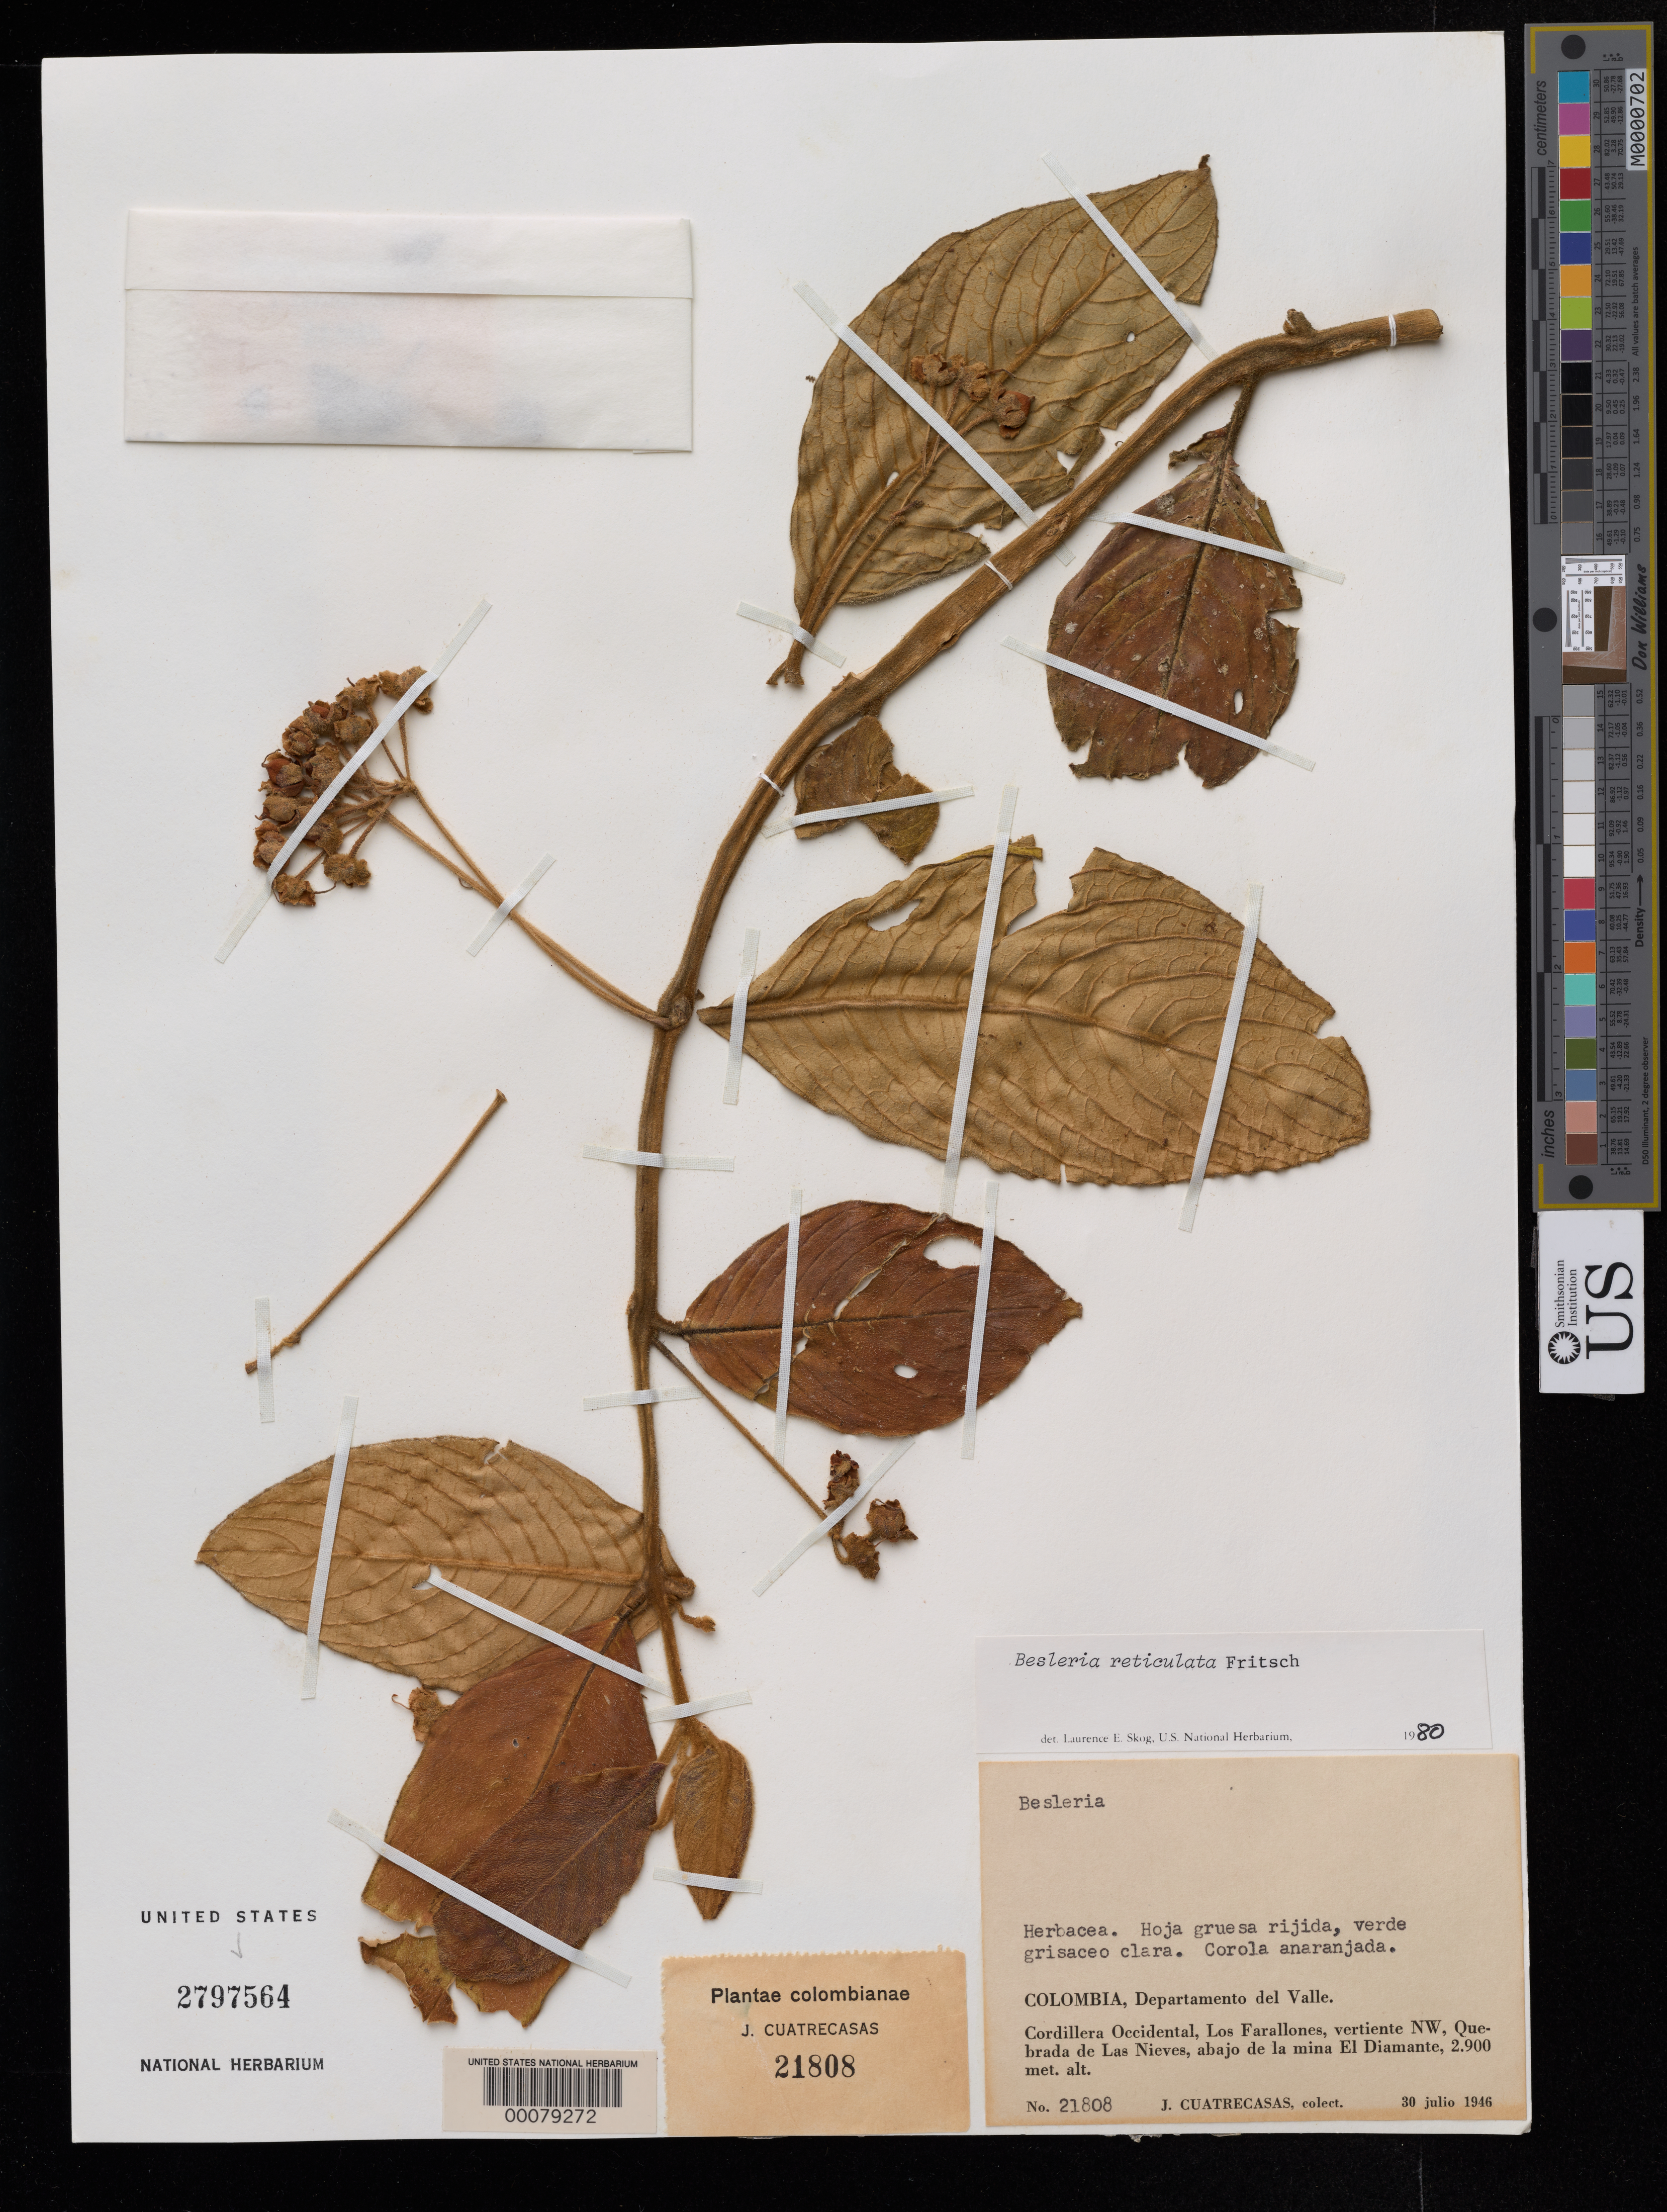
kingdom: Plantae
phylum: Tracheophyta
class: Magnoliopsida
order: Lamiales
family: Gesneriaceae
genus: Besleria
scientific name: Besleria reticulata var. reticulata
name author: Fritsch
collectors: J. Cuatrecasas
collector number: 21808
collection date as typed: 30 Jul 1946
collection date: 1946-07-30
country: Colombia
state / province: Valle del Cauca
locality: Cordillera Occidental, Los Farallones, NW slope, Quebrada de las Nieves, below El Diamante mine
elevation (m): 2900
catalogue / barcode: US 2797564